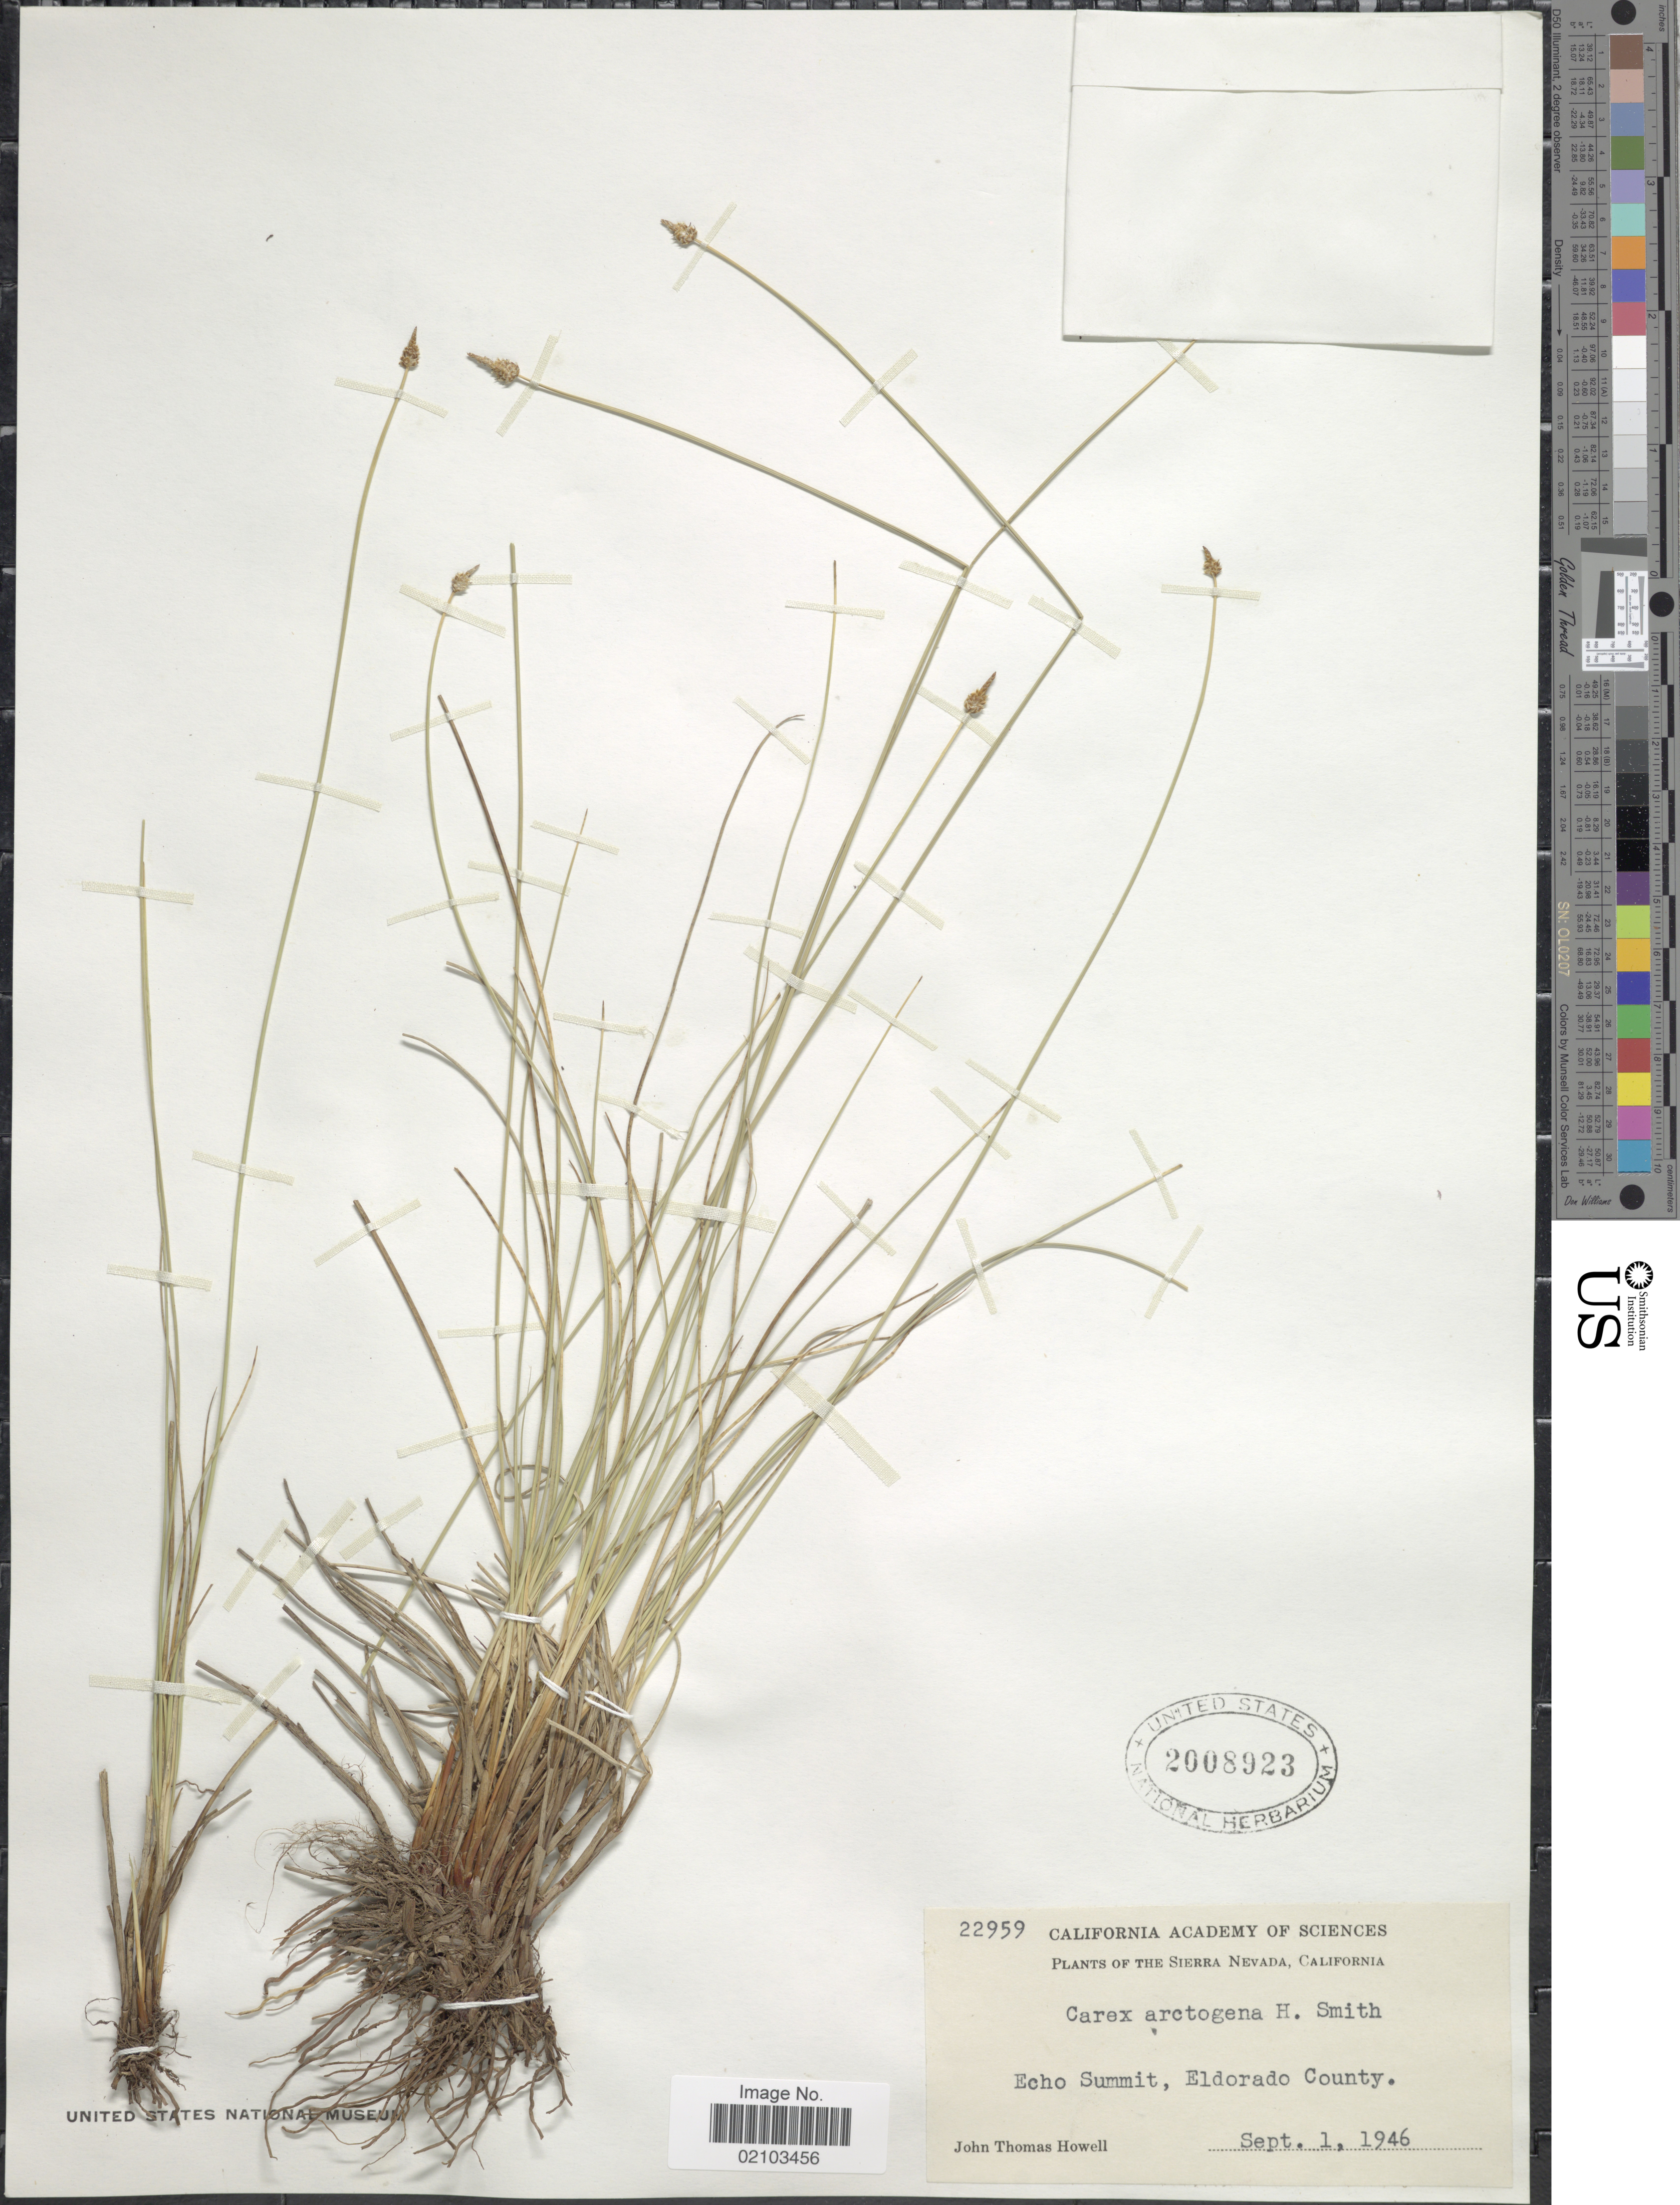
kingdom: Plantae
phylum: Tracheophyta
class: Liliopsida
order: Poales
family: Cyperaceae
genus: Carex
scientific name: Carex arctogena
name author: Harry Sm.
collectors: J. T. Howell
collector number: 22959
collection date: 1946-09-01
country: United States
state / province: California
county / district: El Dorado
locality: The Sierra Nevada, Echo Summit, Eldorado County.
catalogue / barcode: US 2008923